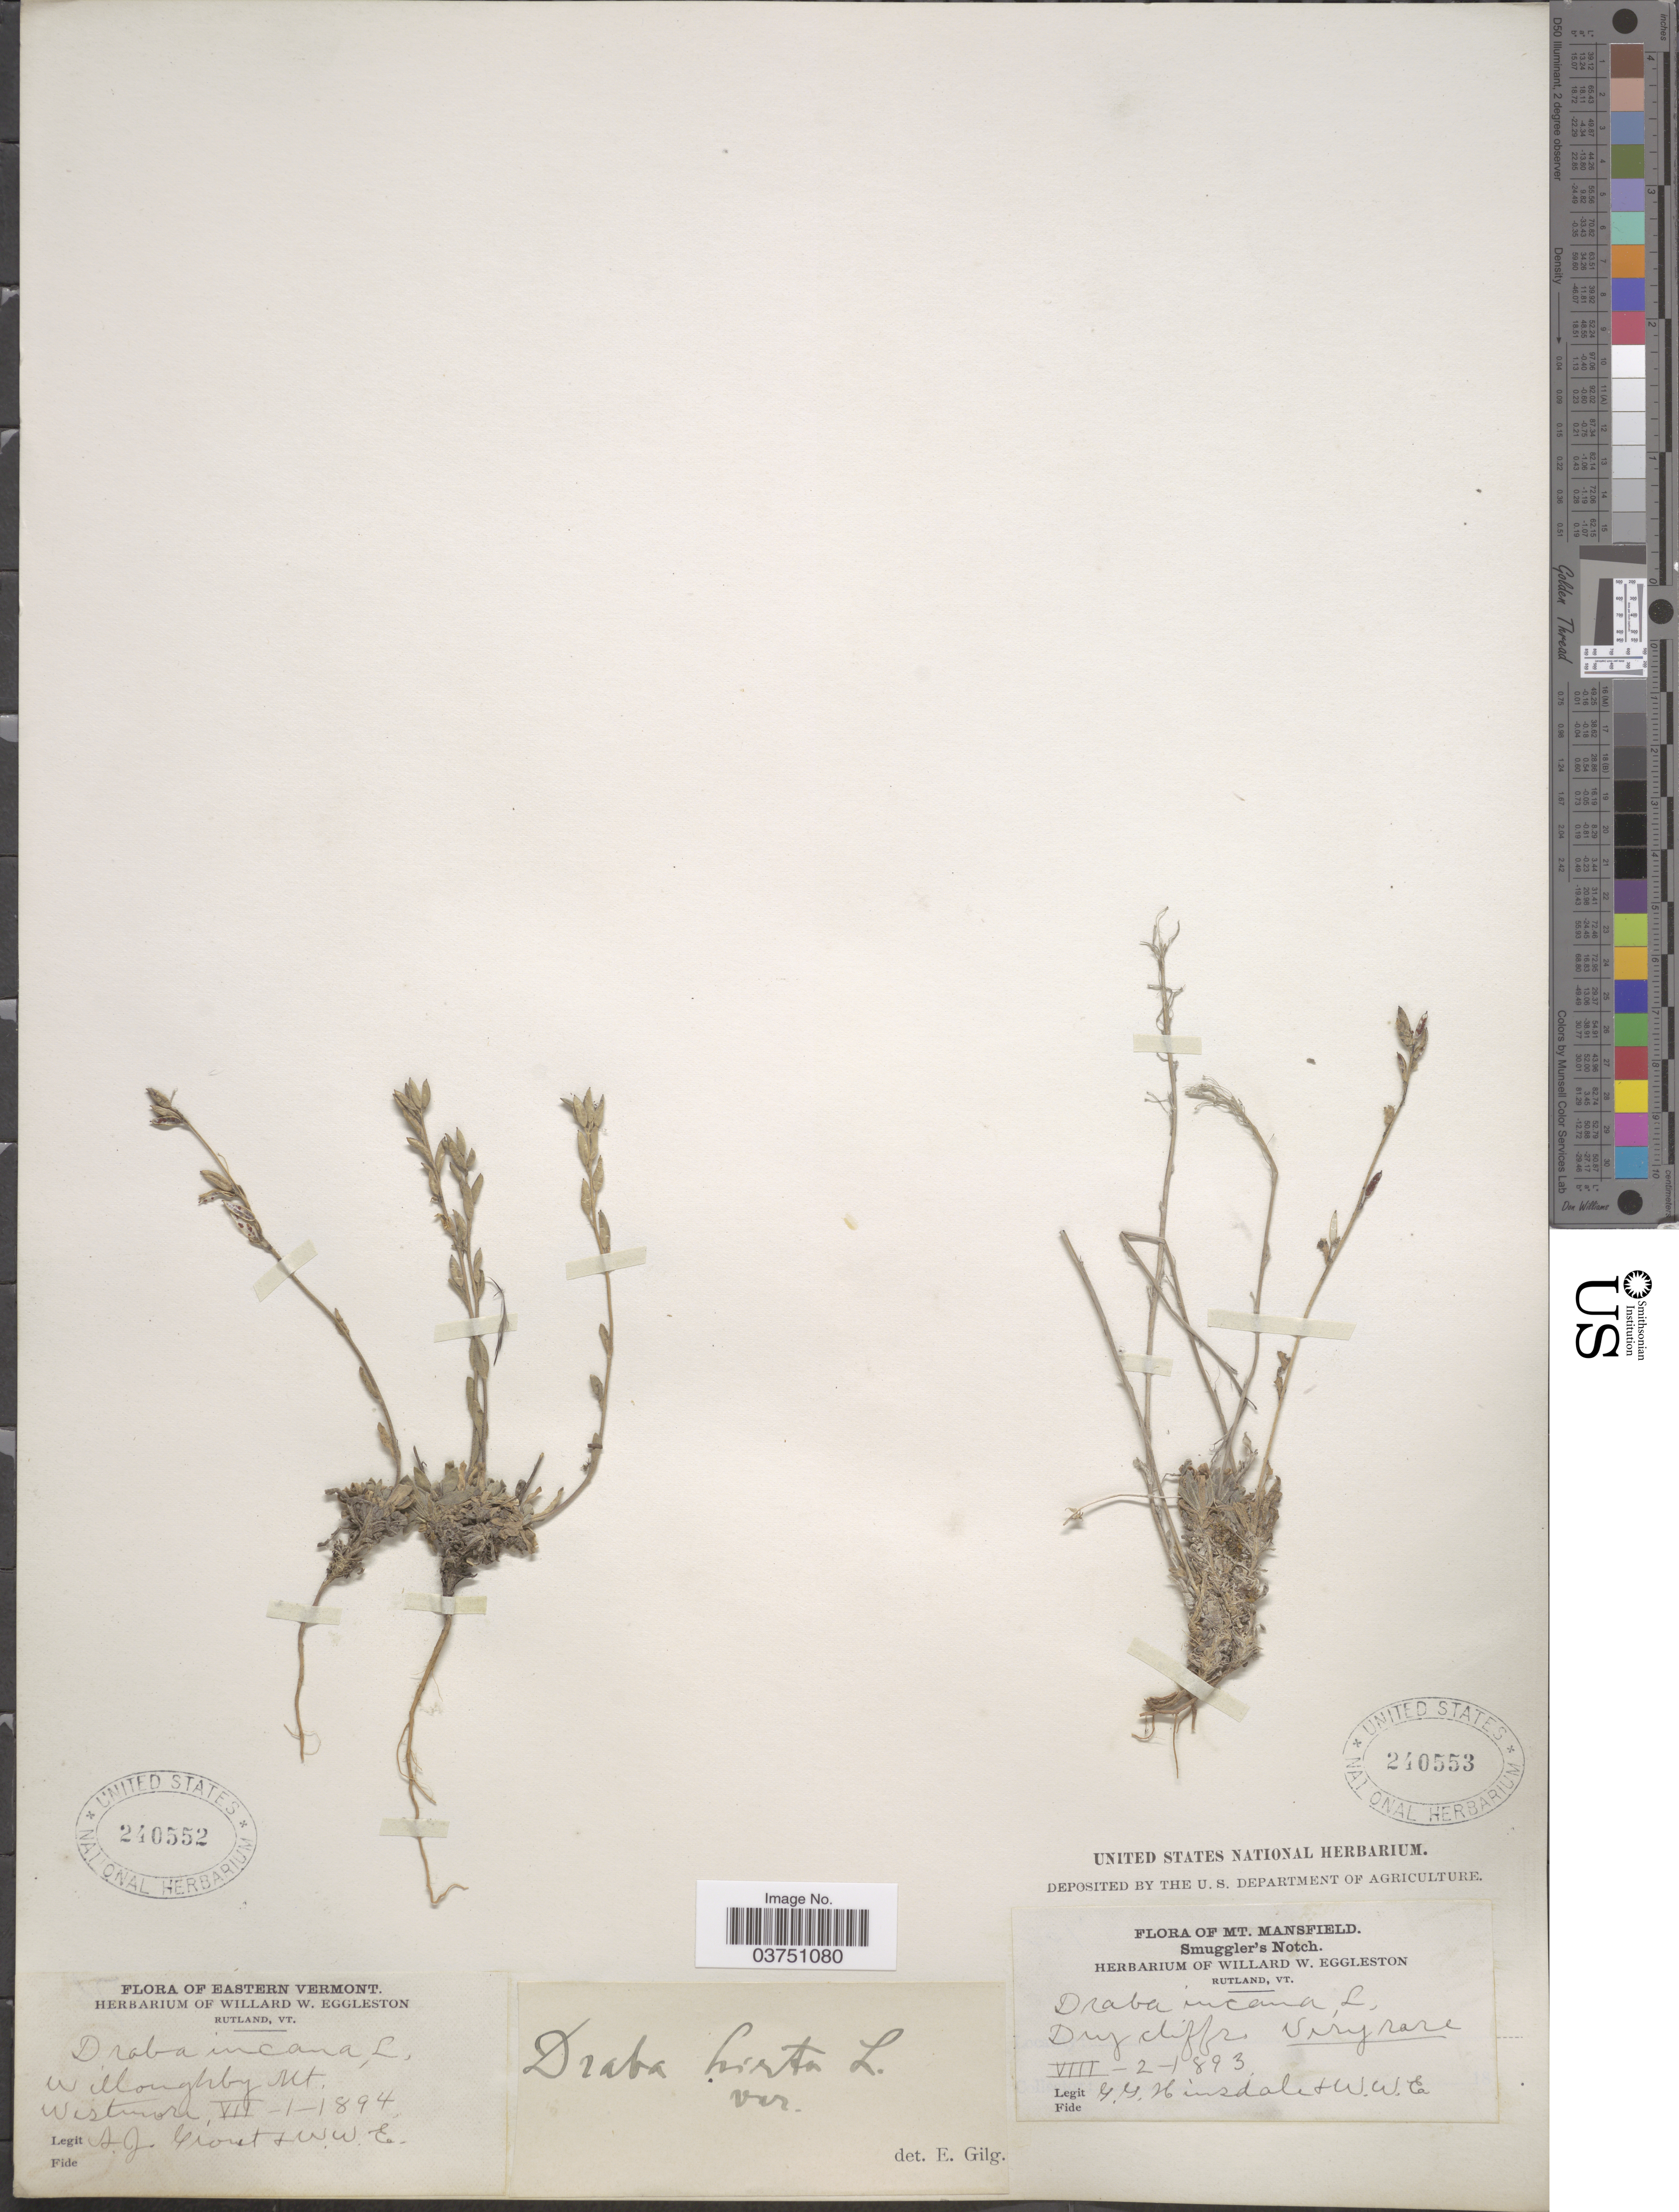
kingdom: Plantae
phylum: Tracheophyta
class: Magnoliopsida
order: Brassicales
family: Brassicaceae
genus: Draba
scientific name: Draba cana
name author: Rydb.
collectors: G. Hinsdale & W. W. Eggleston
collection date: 1893-08-02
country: United States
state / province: Vermont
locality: Mt. Mansfield. Smuggler's Notch.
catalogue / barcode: US 240553